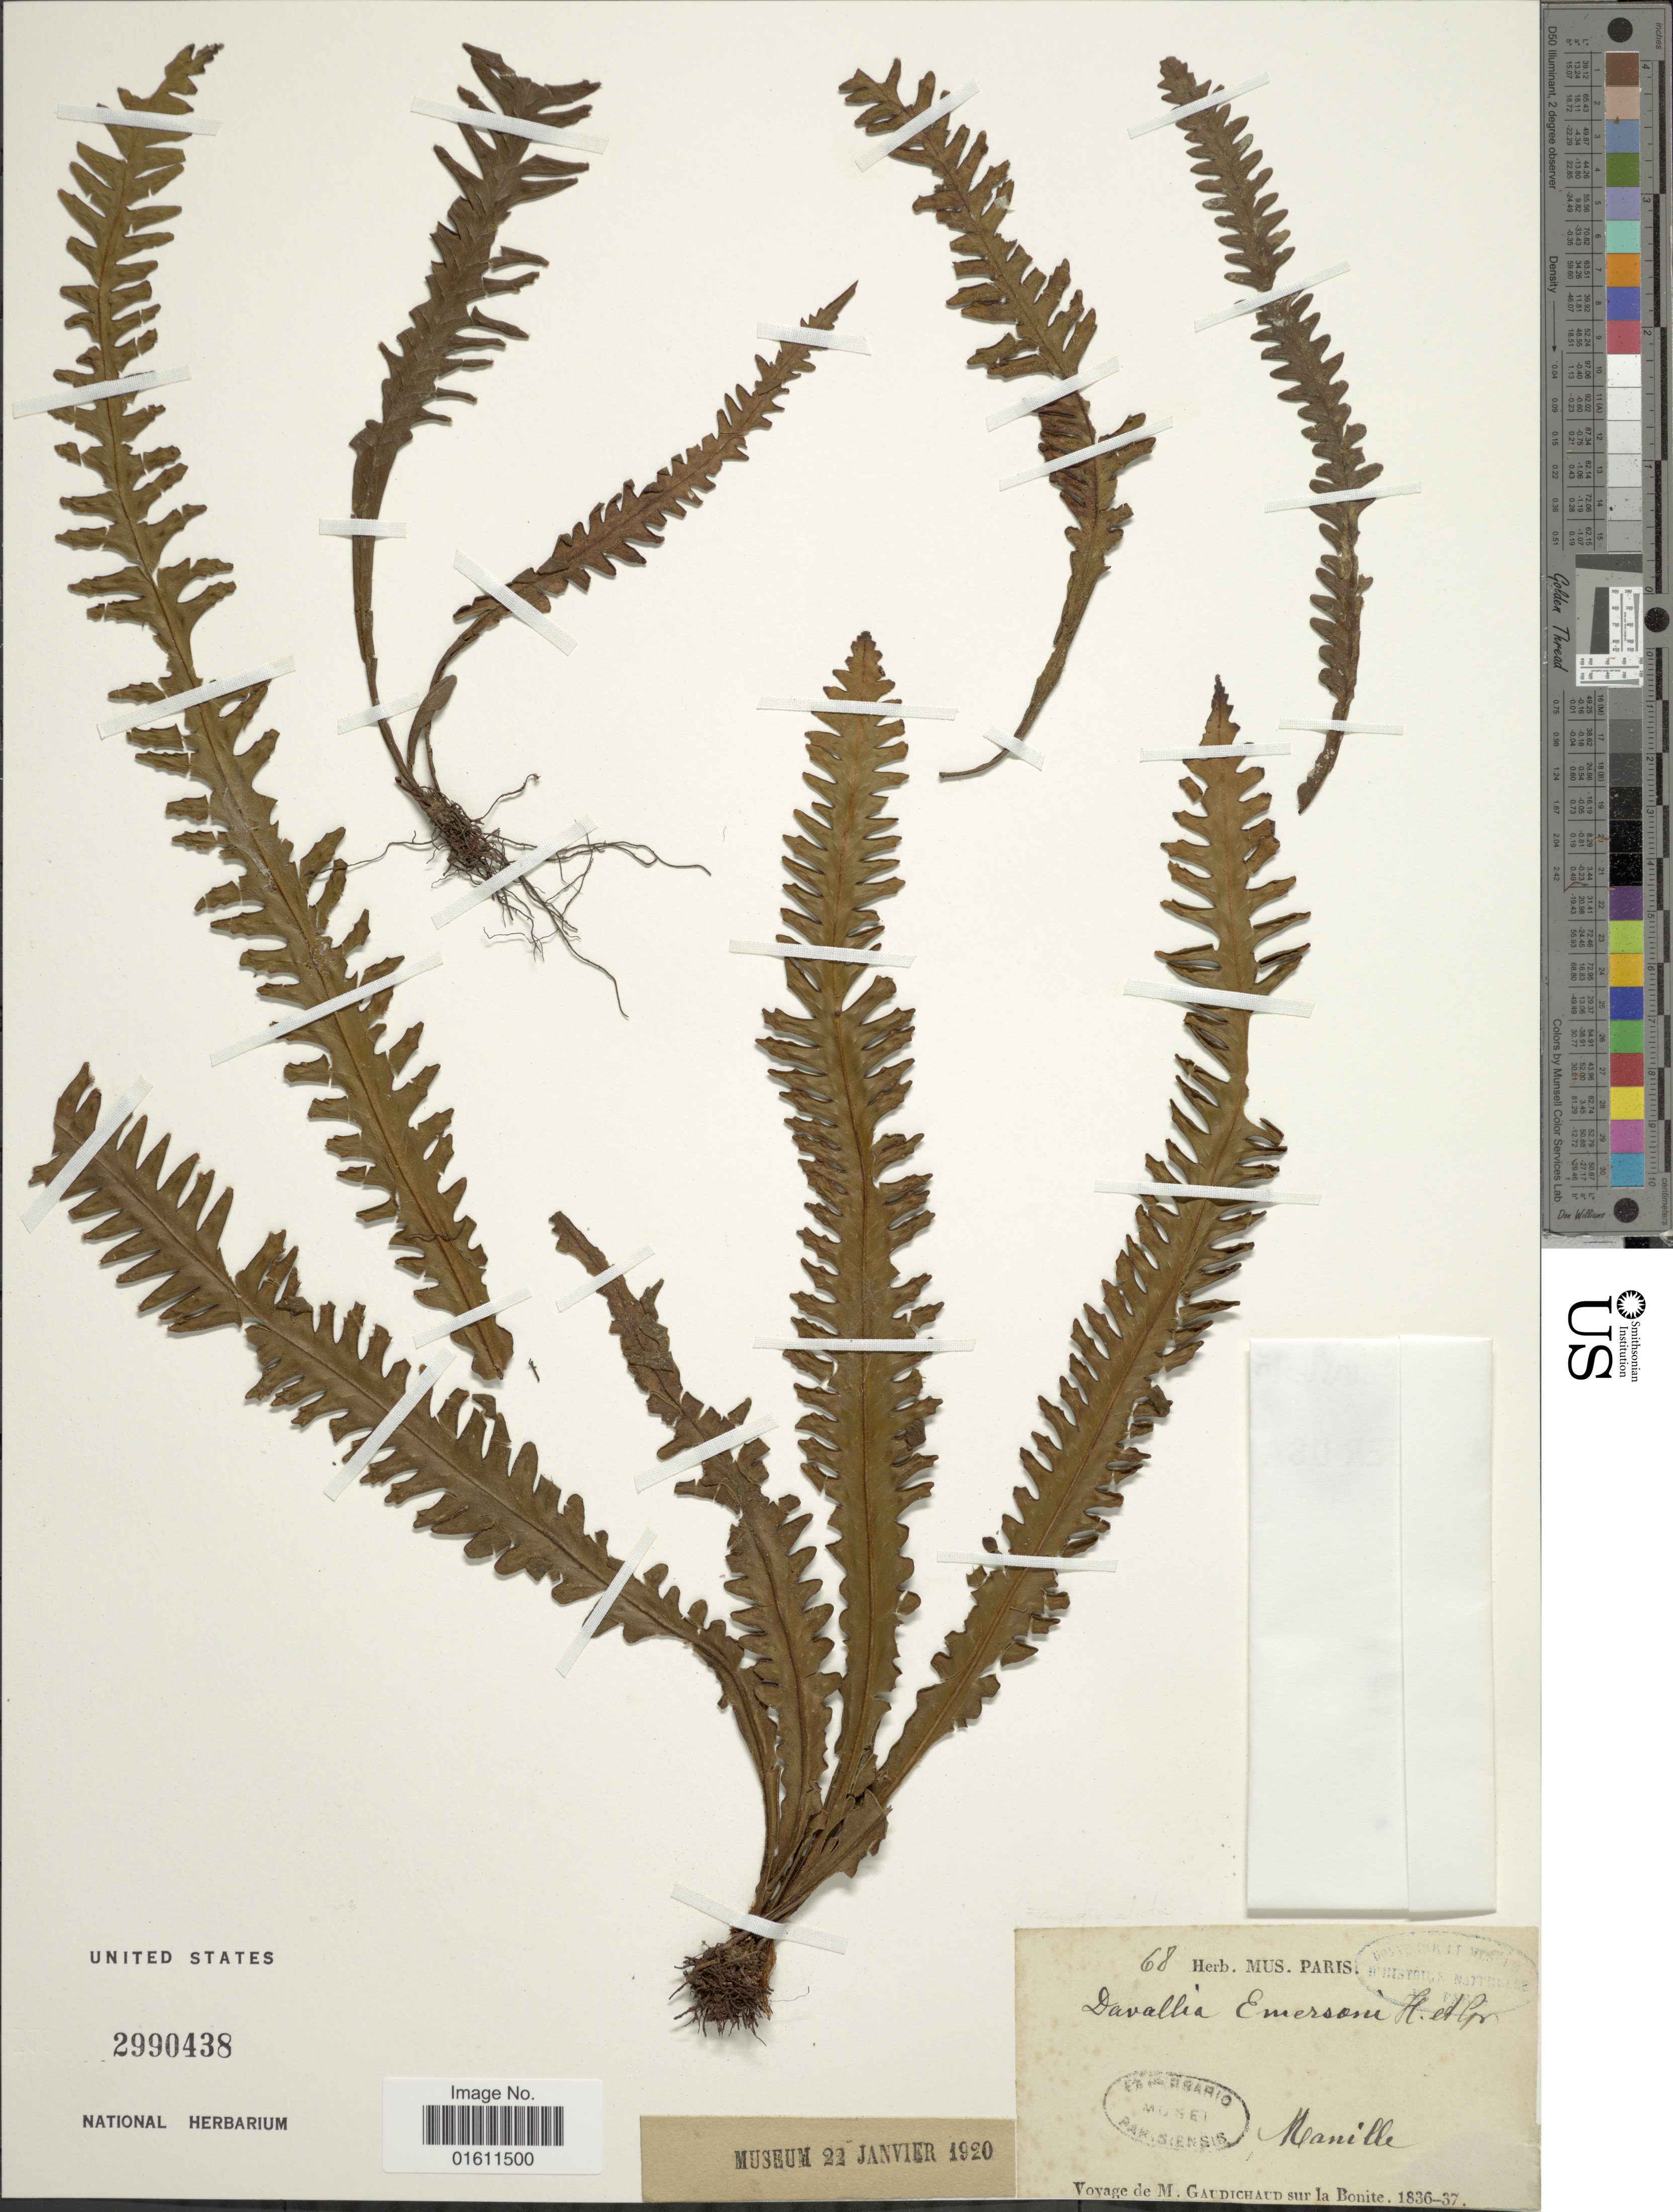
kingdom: Plantae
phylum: Tracheophyta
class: Polypodiopsida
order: Polypodiales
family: Polypodiaceae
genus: Prosaptia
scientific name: Prosaptia alata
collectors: M. Gaudichaud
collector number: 68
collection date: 1836/1837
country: Philippines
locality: Manille.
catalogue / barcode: US 2990438